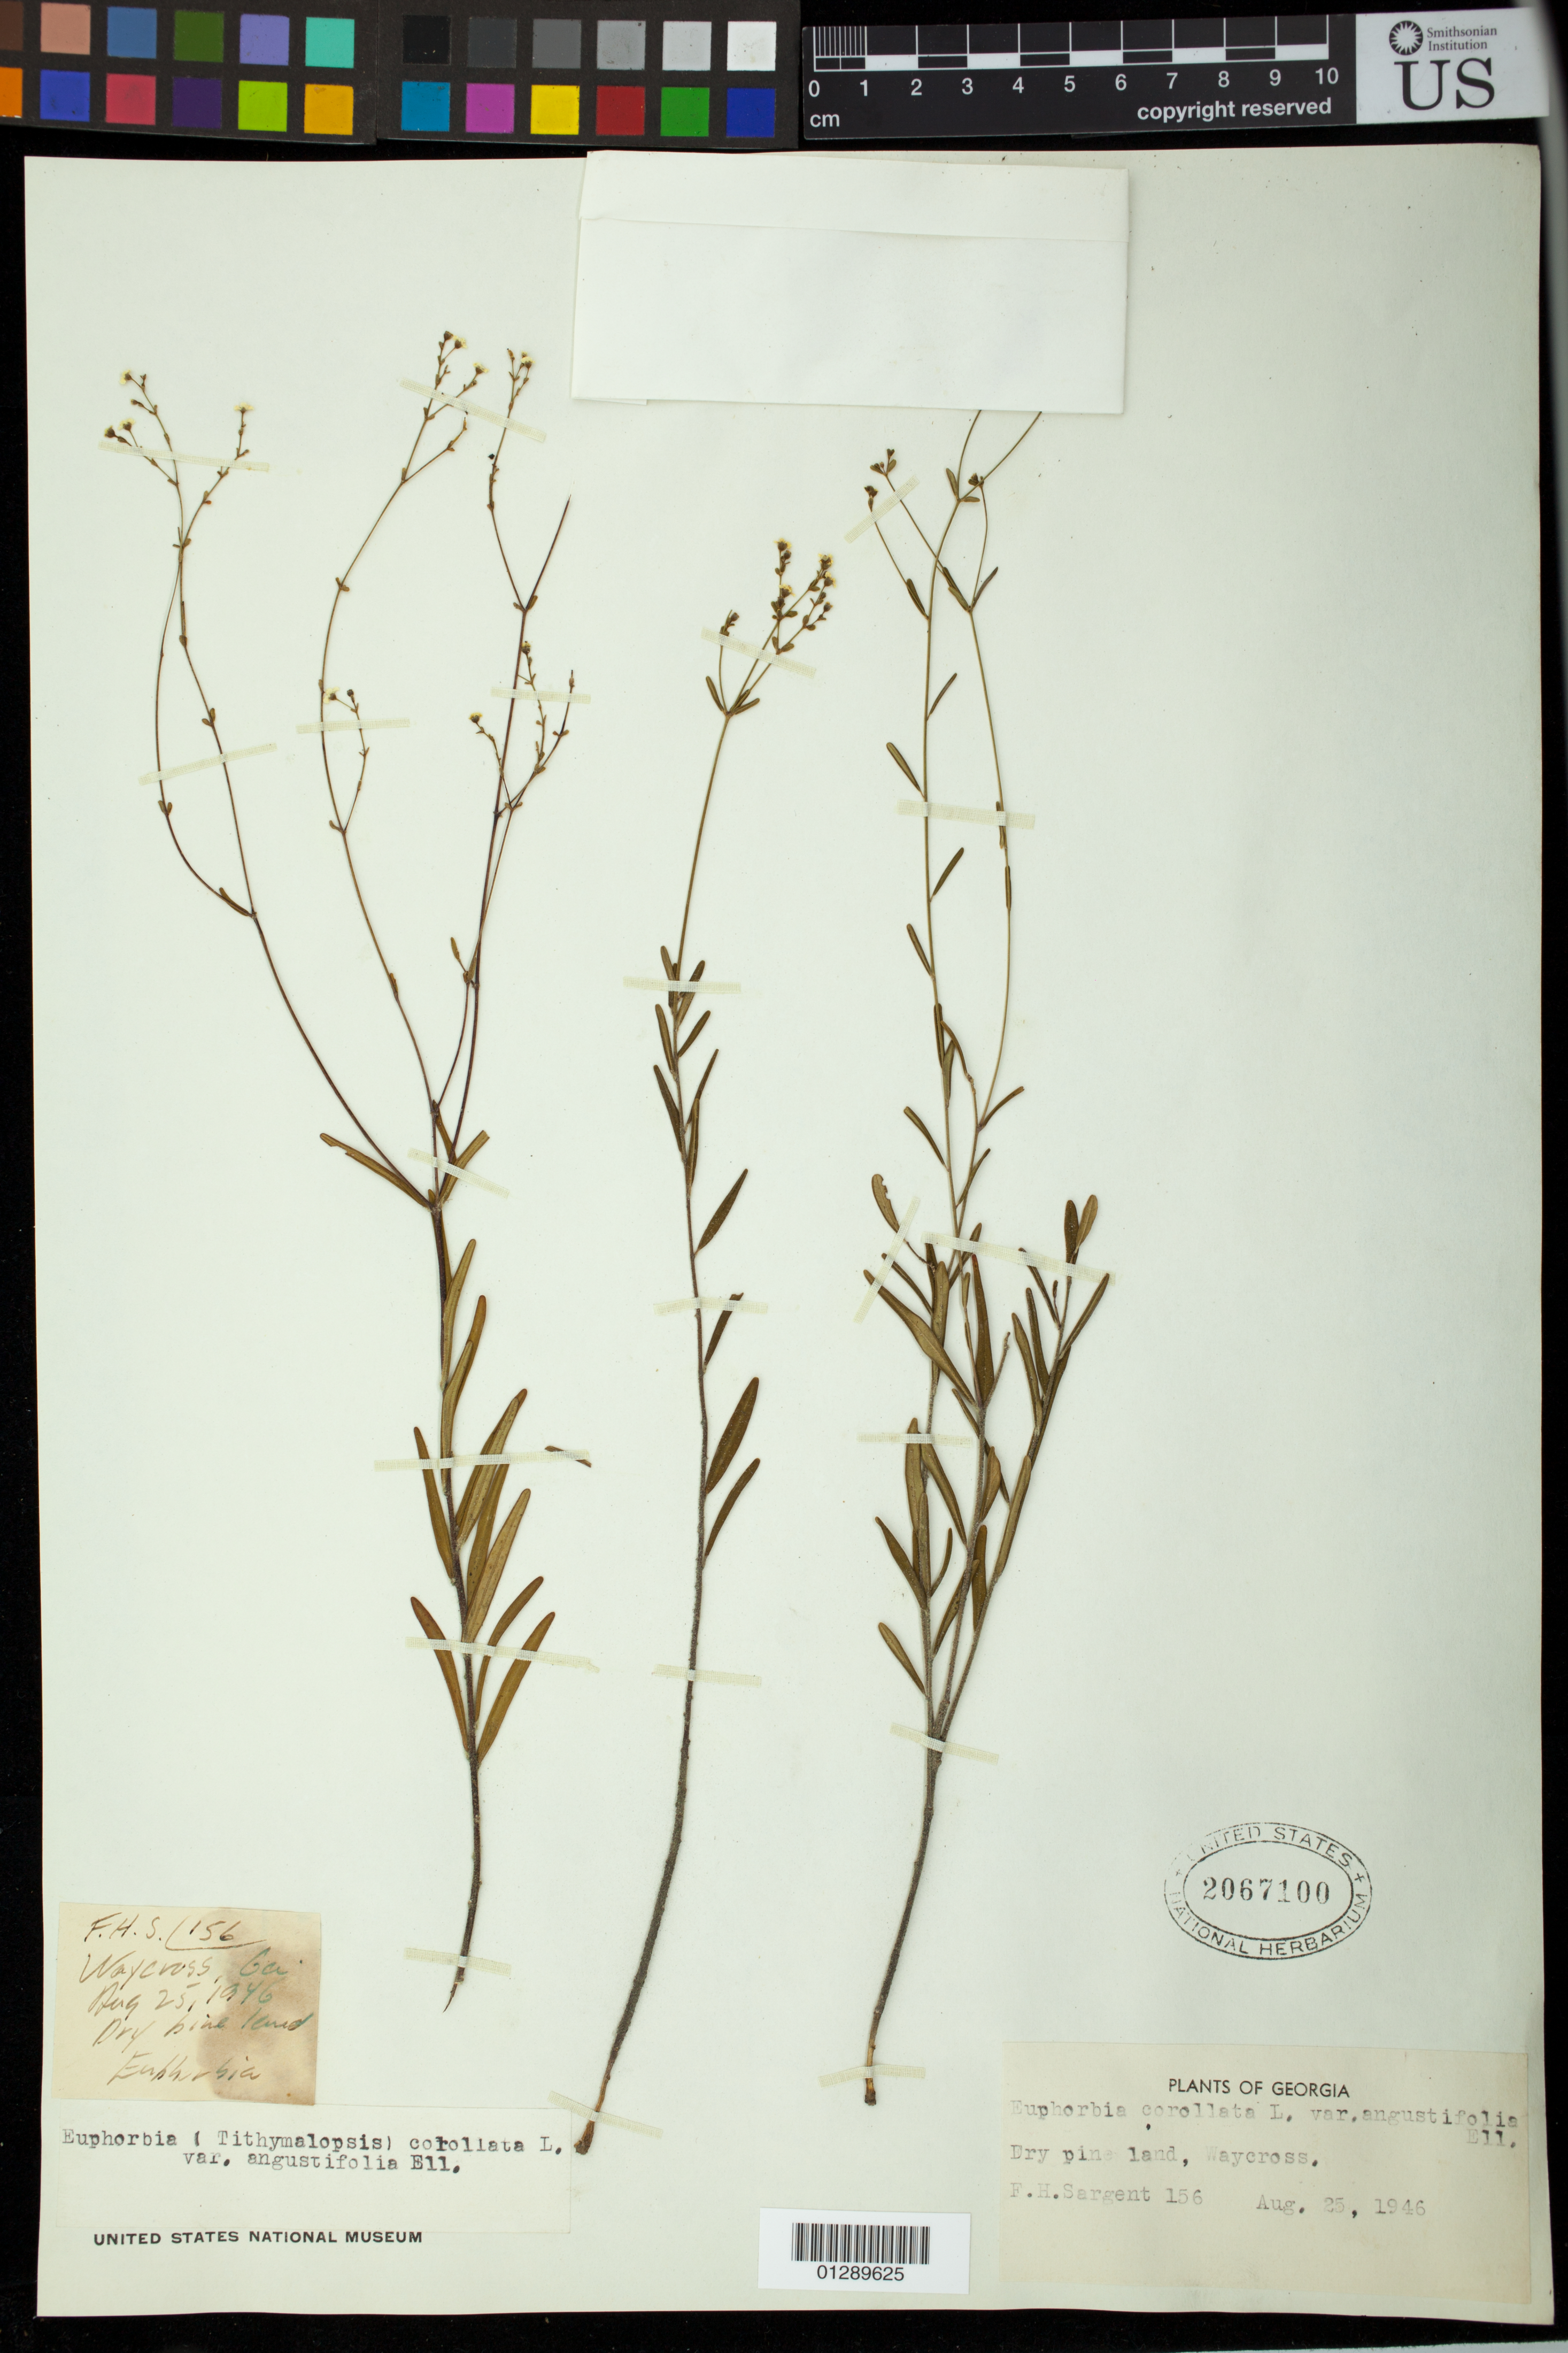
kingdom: Plantae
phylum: Tracheophyta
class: Magnoliopsida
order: Malpighiales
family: Euphorbiaceae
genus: Euphorbia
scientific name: Euphorbia corollata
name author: L.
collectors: F. H. Sargent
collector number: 156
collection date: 1946-08-25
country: United States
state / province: Georgia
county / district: Ware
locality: Waycross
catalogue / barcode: US 2067100